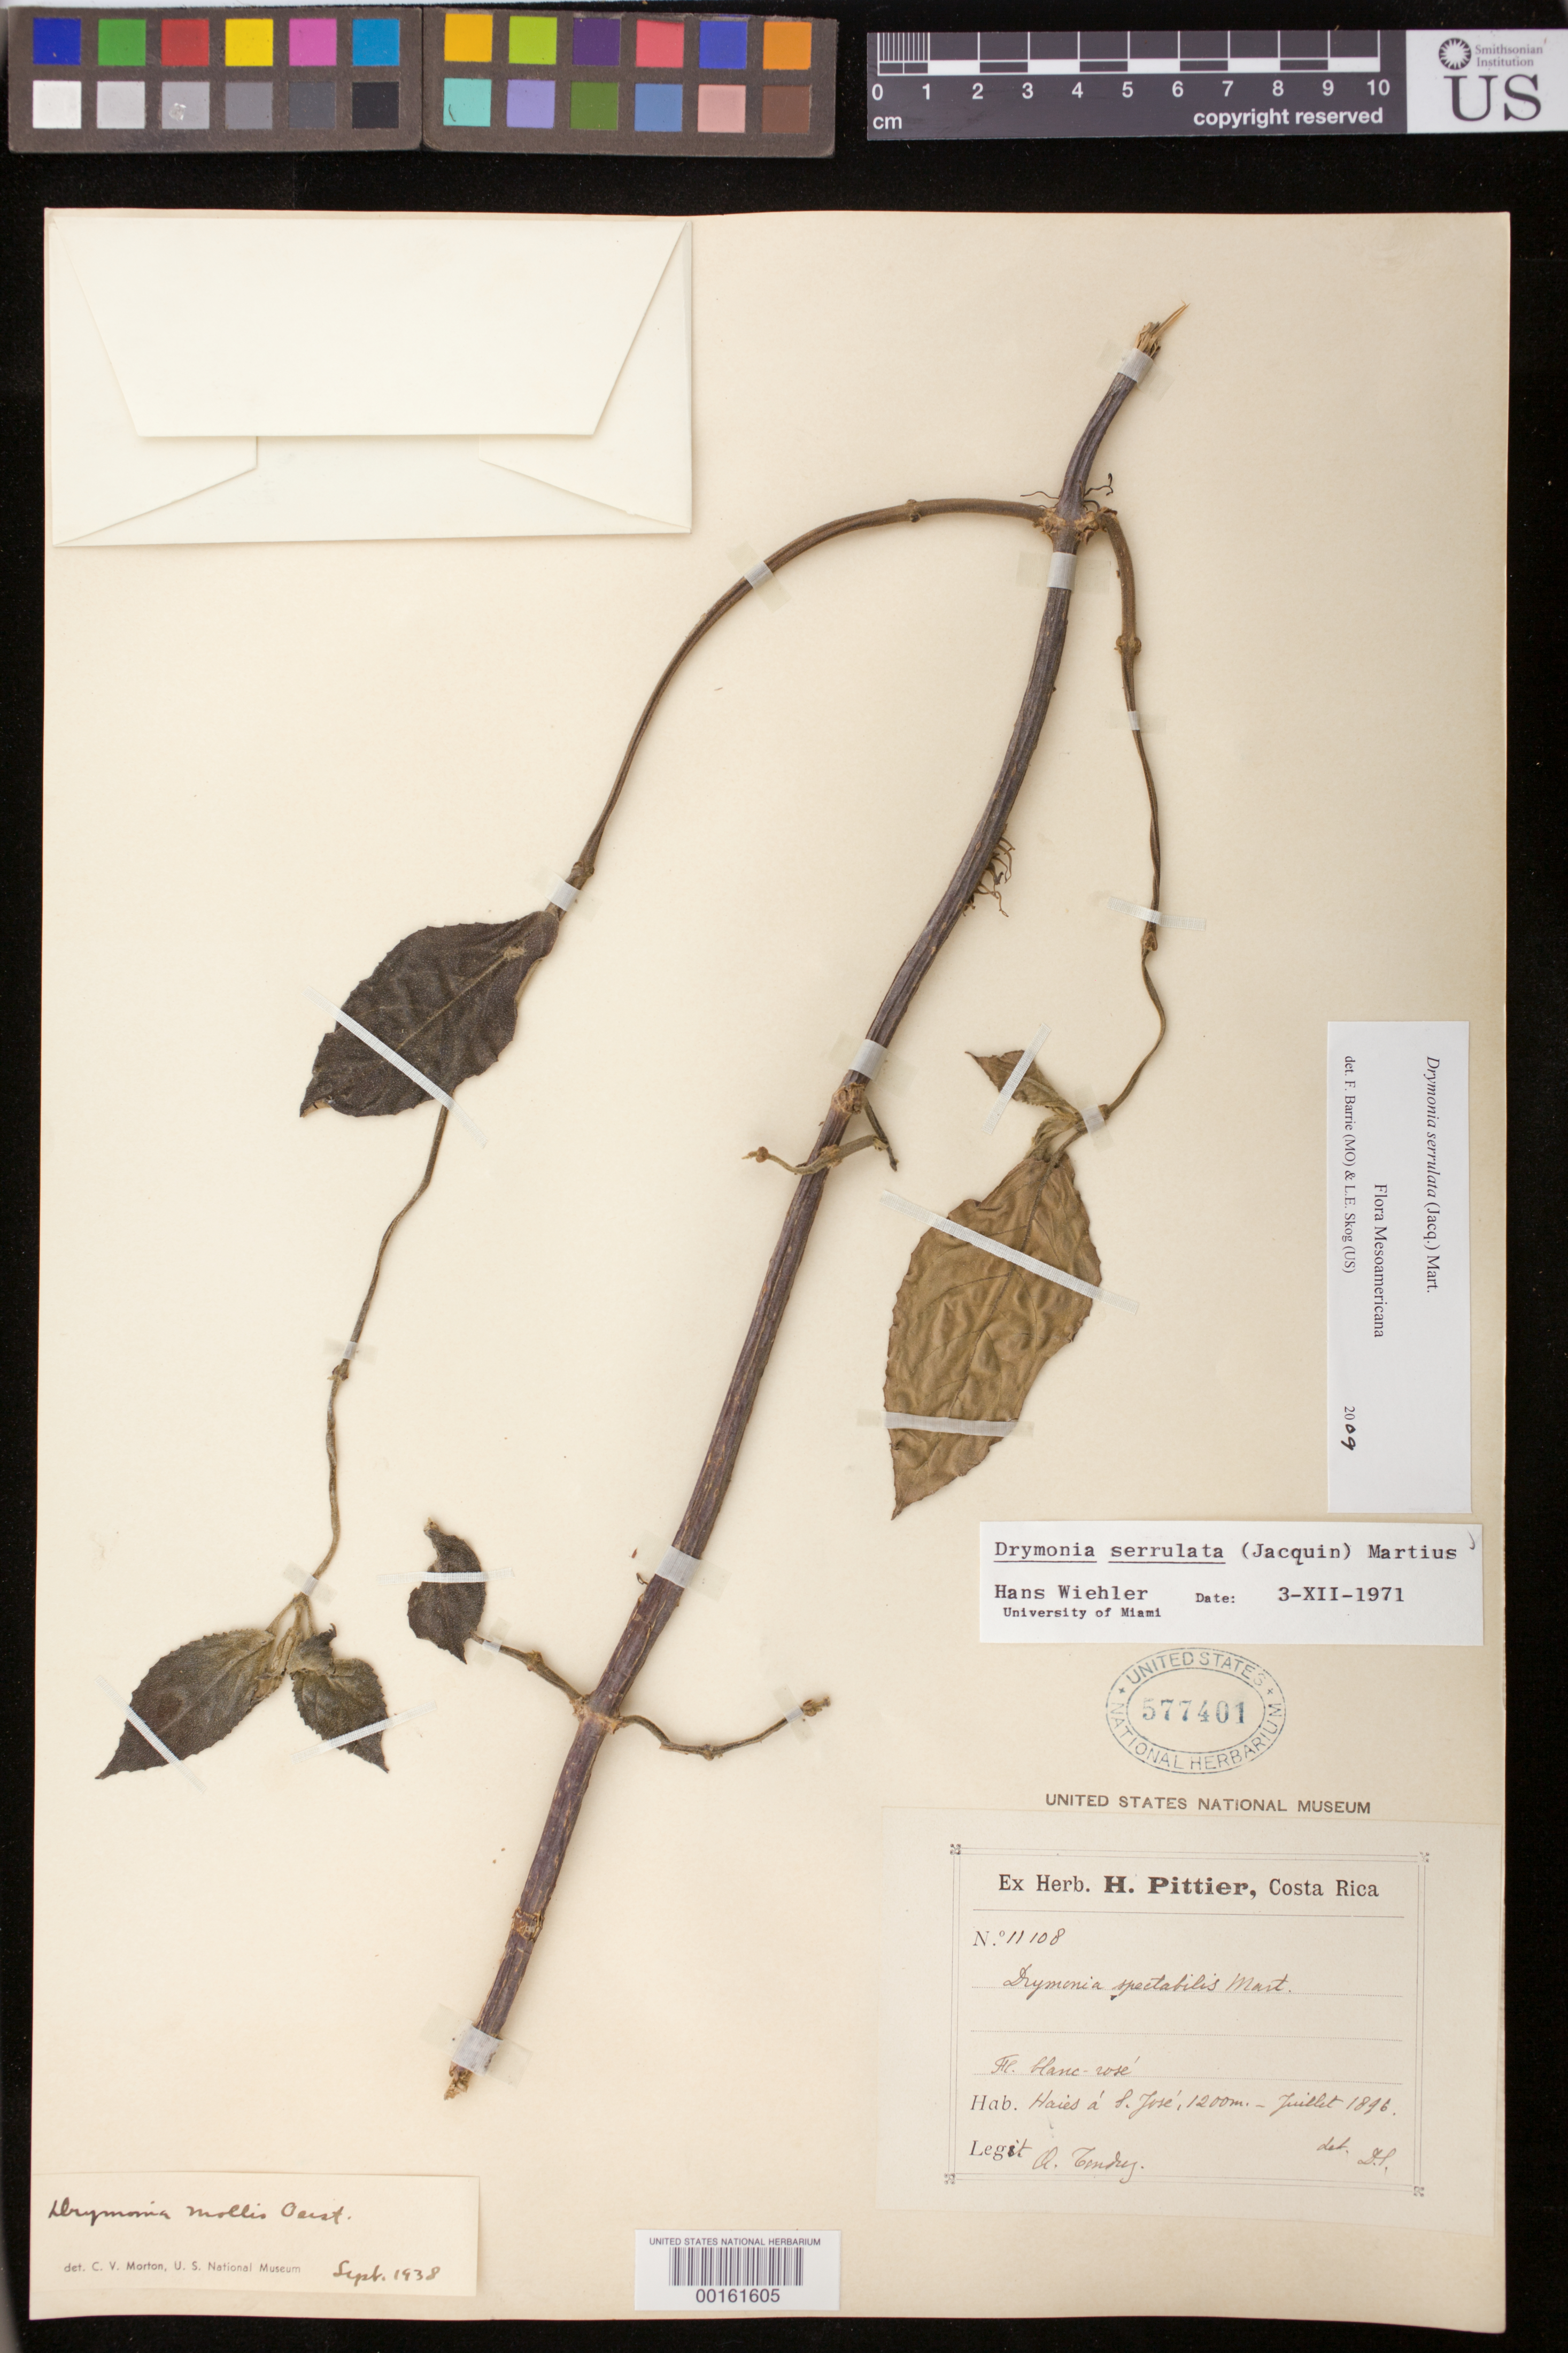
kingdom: Plantae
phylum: Tracheophyta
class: Magnoliopsida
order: Lamiales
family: Gesneriaceae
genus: Drymonia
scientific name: Drymonia serrulata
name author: (Jacq.) Mart.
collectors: A. Tonduz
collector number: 11108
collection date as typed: Jul 1896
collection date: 1896-07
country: Costa Rica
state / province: San José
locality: Haies à S. José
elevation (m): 1200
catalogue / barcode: US 577401